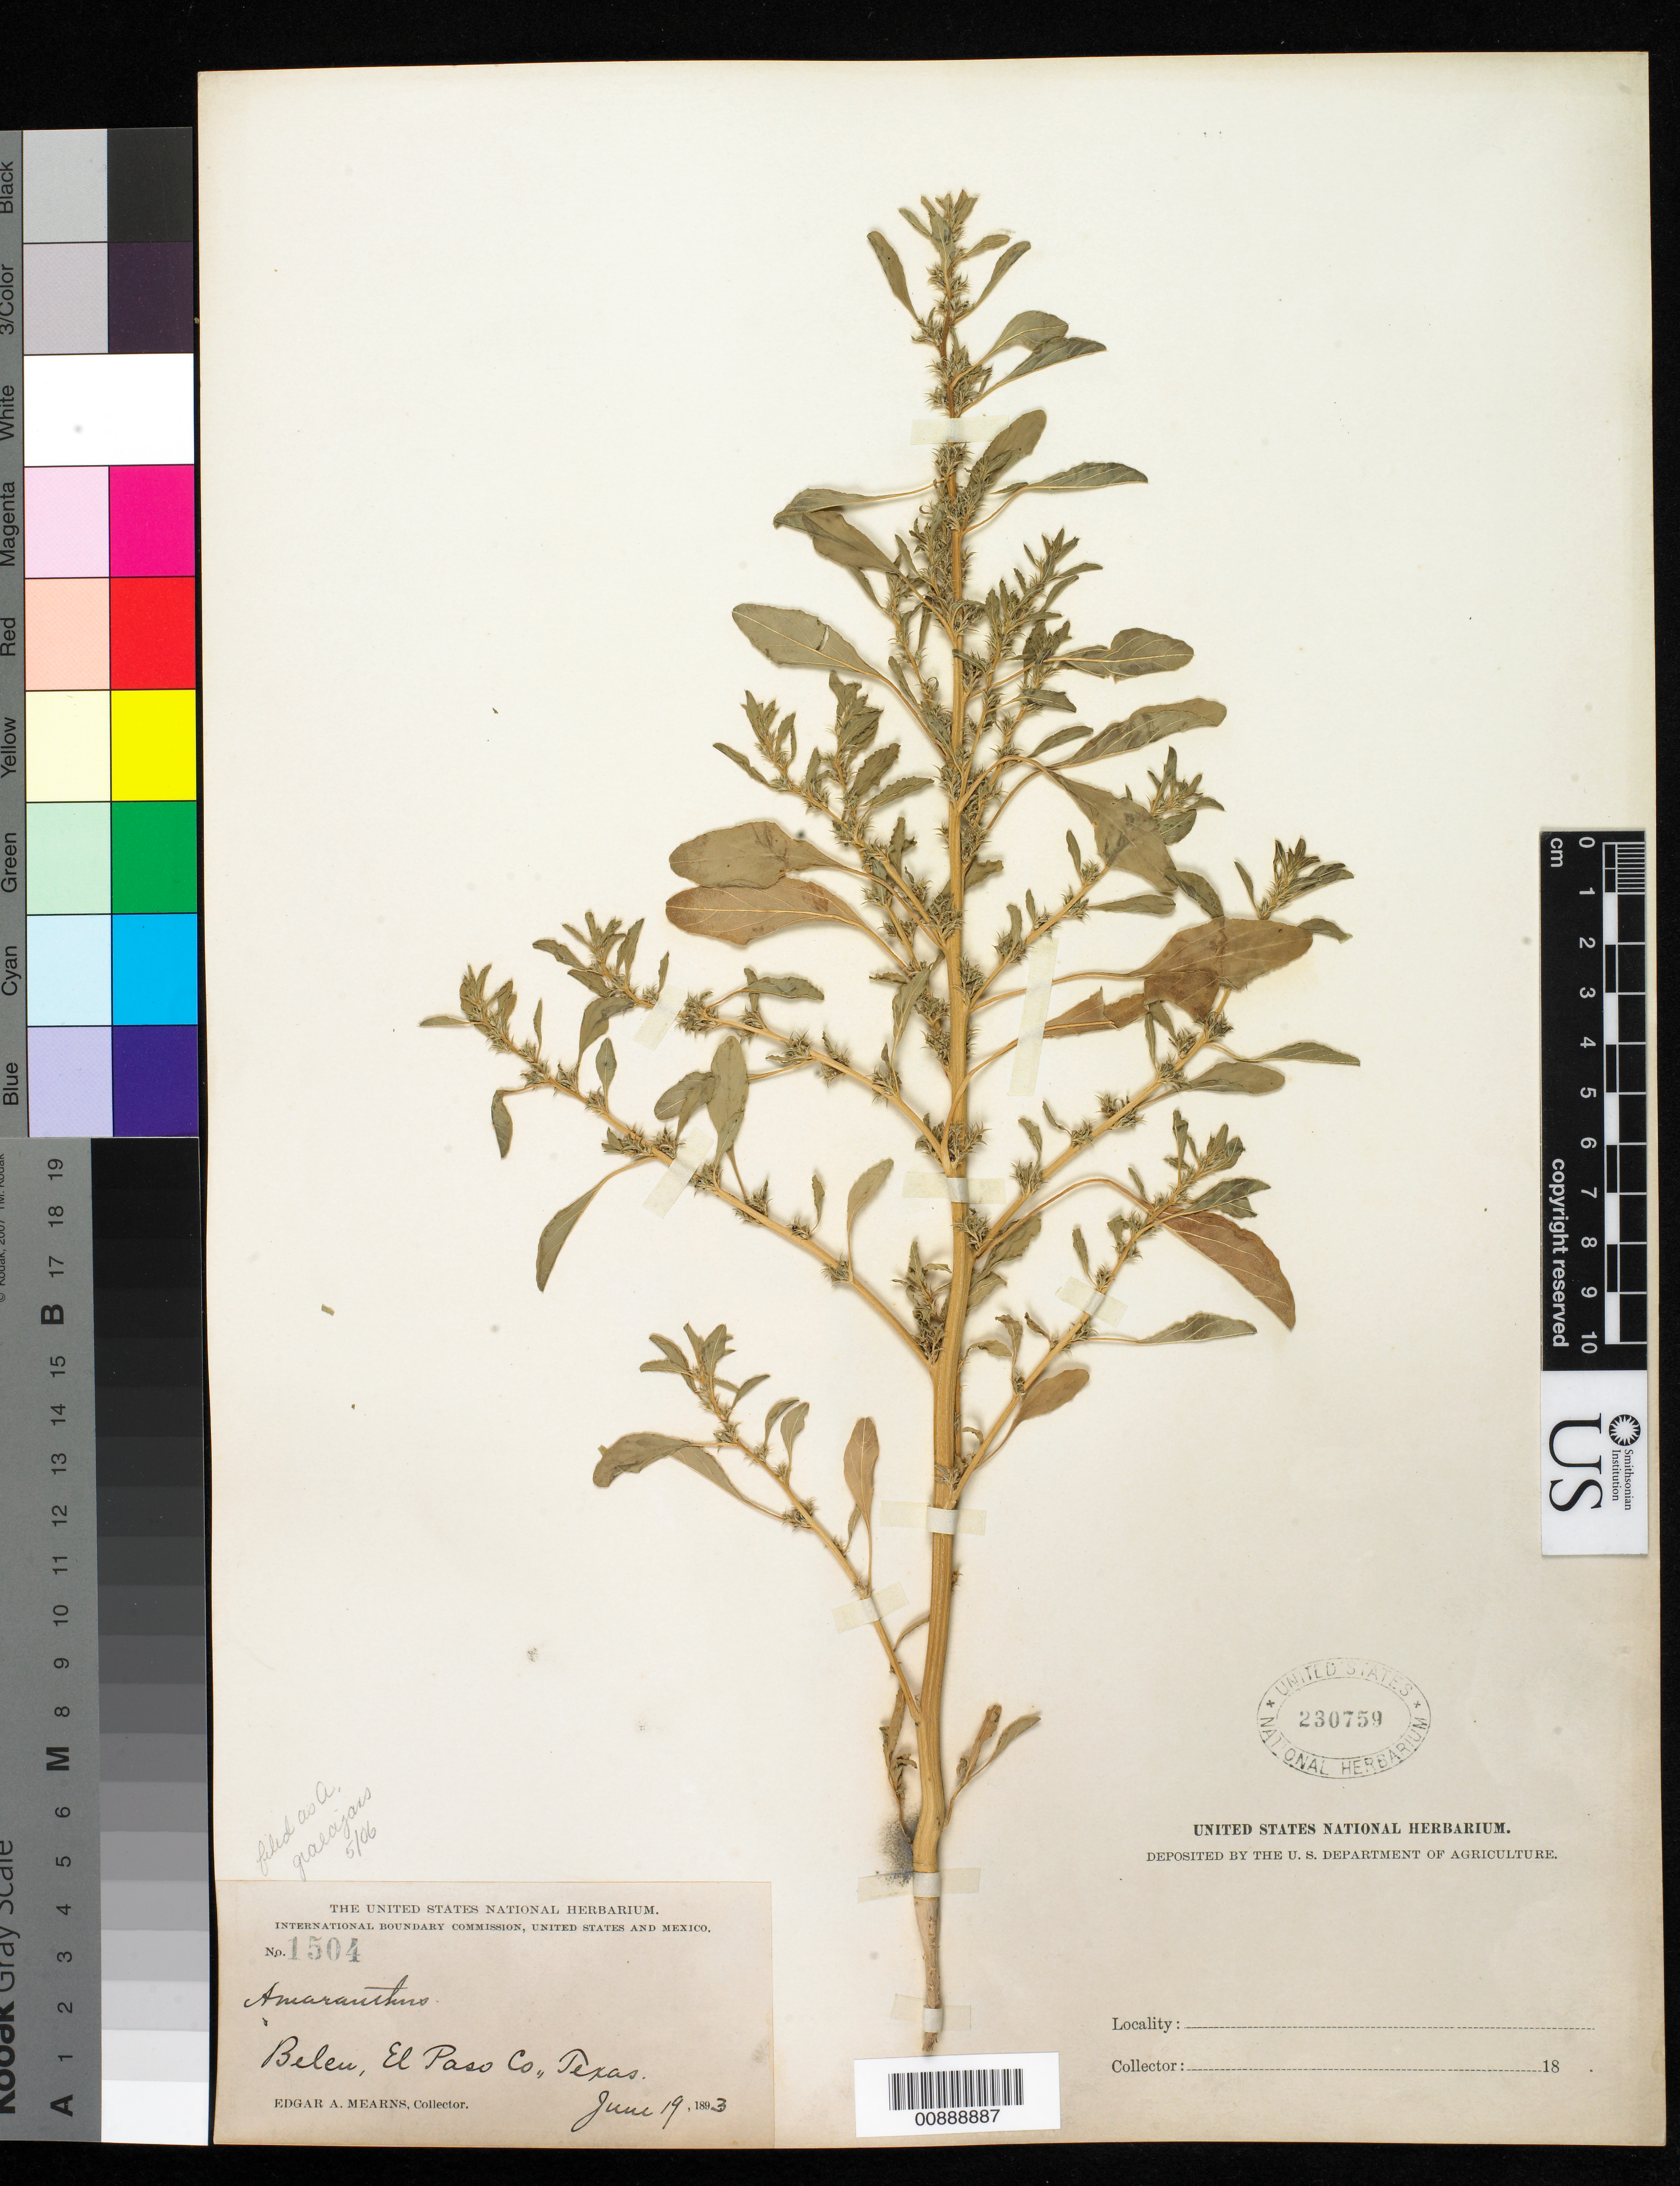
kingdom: Plantae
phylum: Tracheophyta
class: Magnoliopsida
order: Caryophyllales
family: Amaranthaceae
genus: Amaranthus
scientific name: Amaranthus graecizans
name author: L.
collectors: E. A. Mearns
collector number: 1504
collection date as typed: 19 Jun 1893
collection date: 1893-06-19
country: United States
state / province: Texas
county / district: El Paso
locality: Belen, El Paso County, Texas.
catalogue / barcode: US 230759